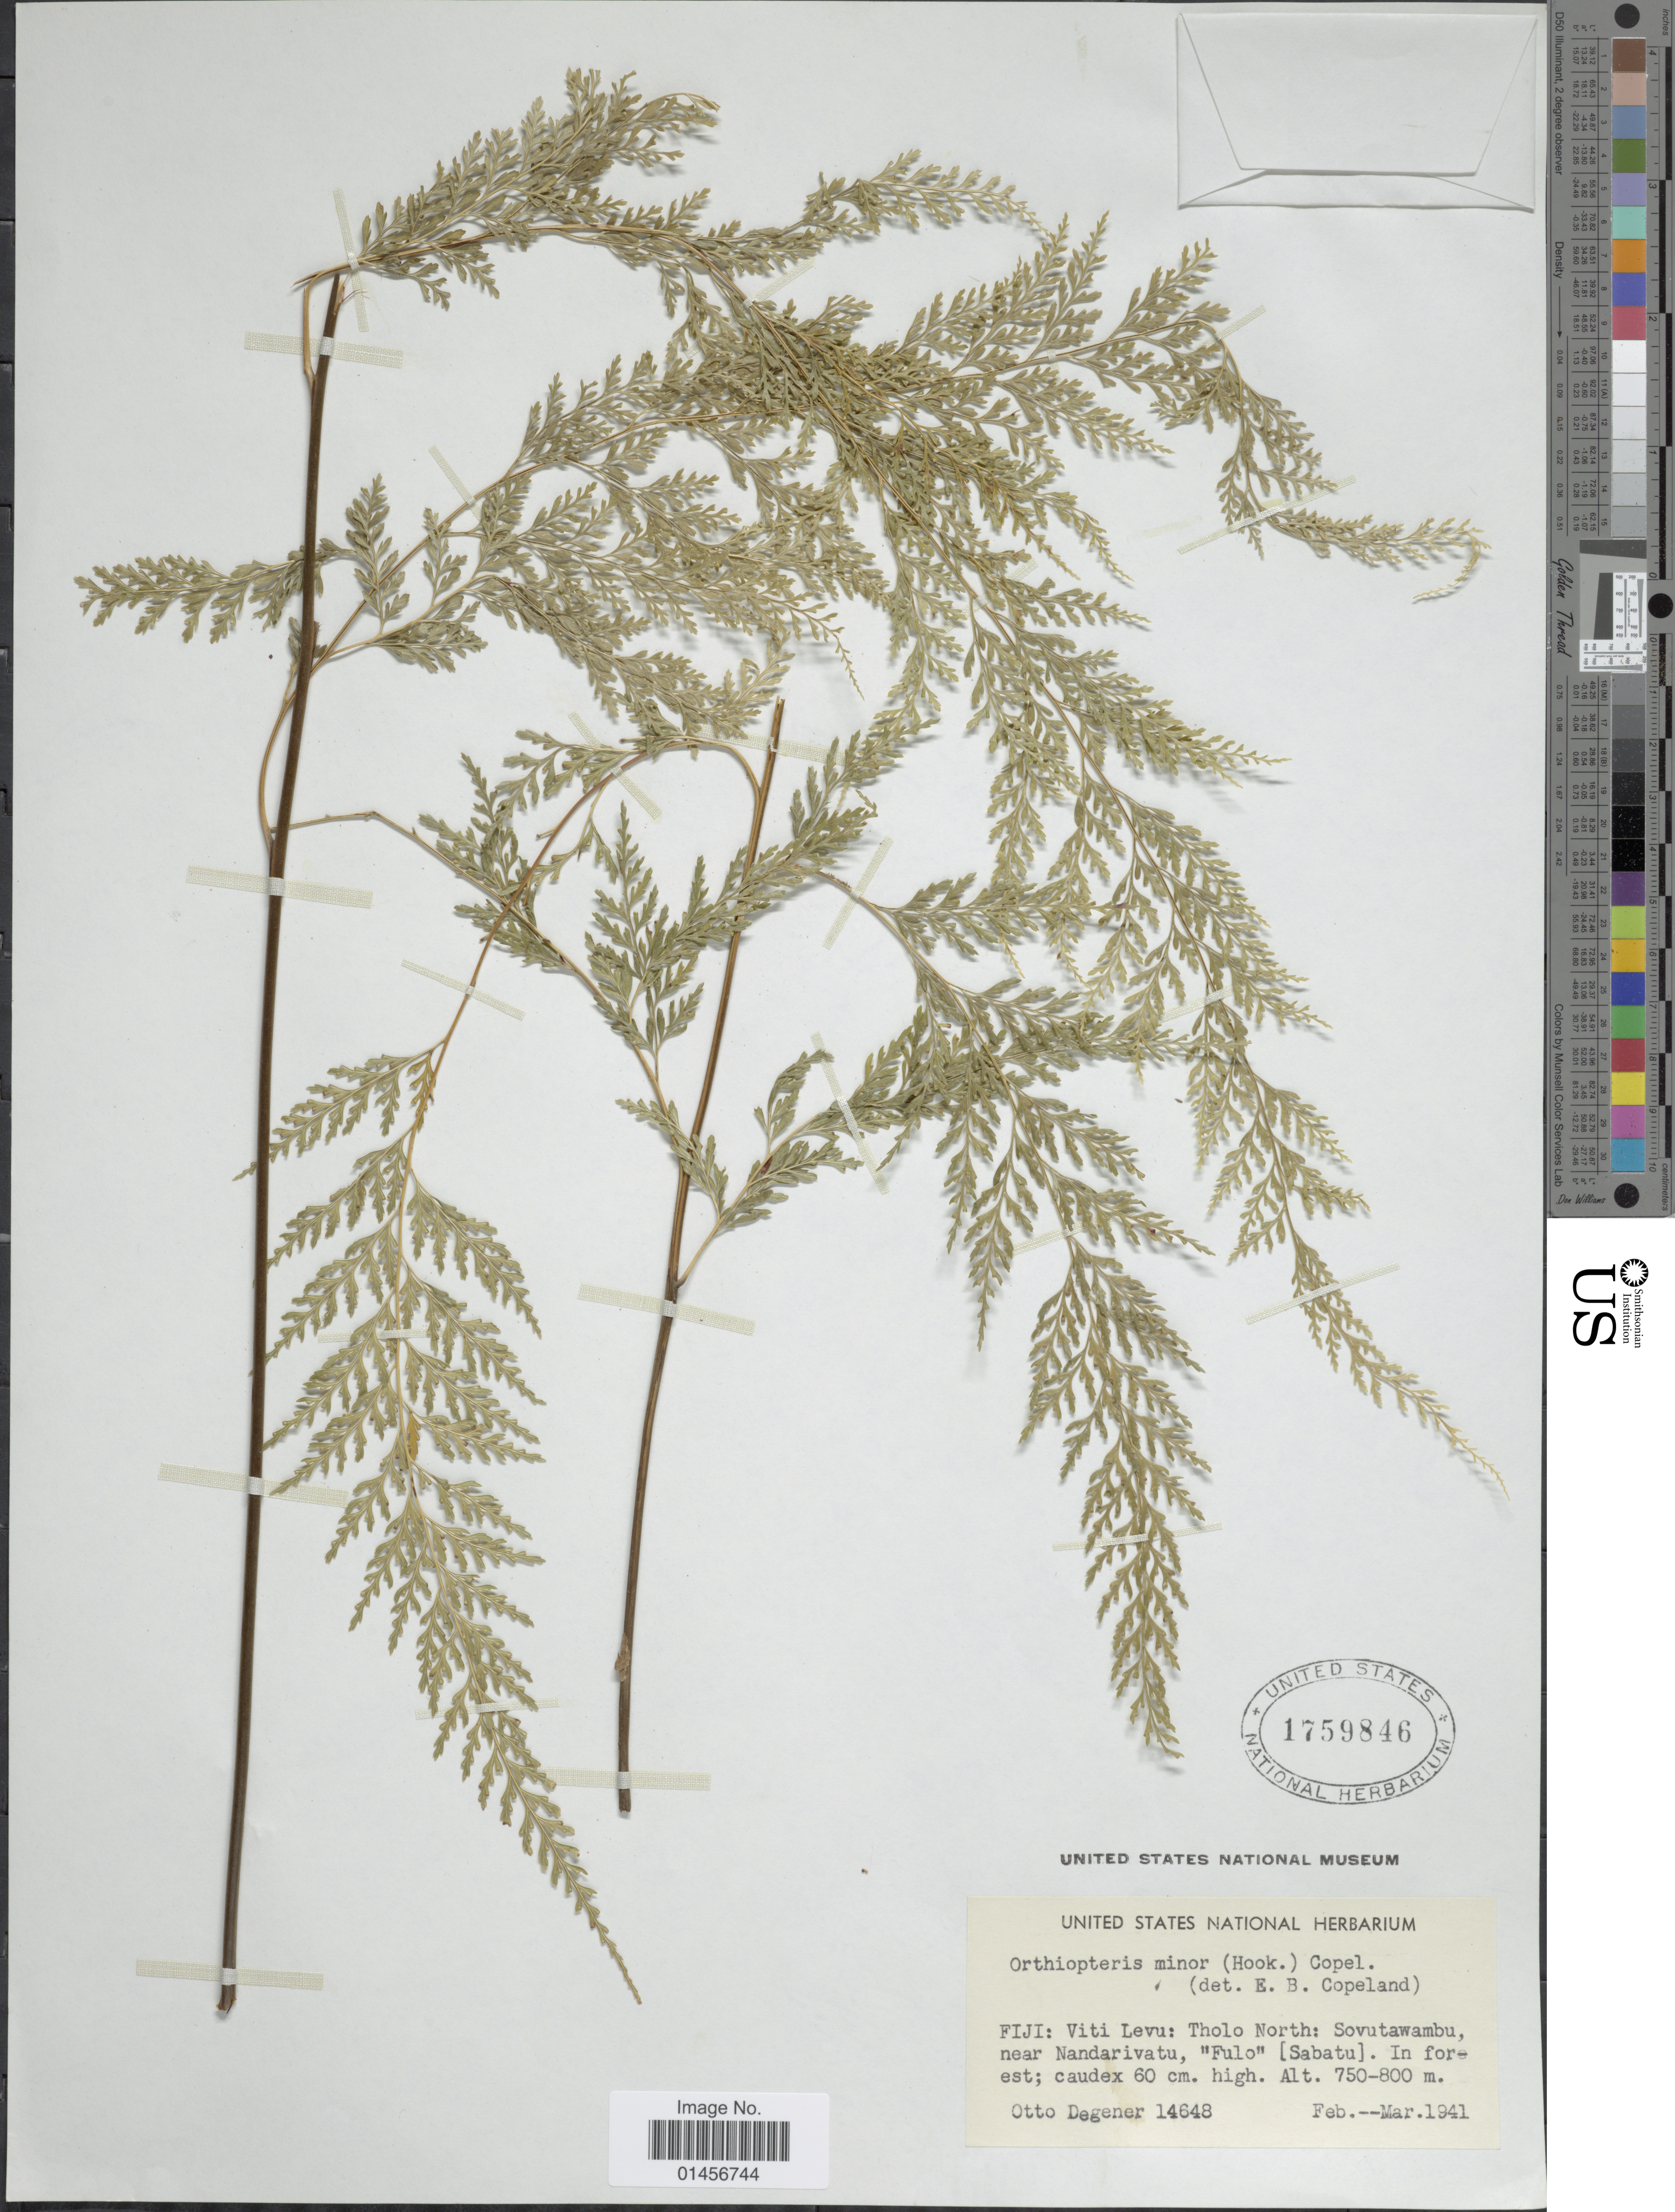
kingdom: Plantae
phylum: Tracheophyta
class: Polypodiopsida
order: Polypodiales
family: Saccolomataceae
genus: Saccoloma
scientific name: Saccoloma tenue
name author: (Brack.) Mett.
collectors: O. Degener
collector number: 14648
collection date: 1941-02/1941-03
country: Fiji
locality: Fiji, Viti Levu: Tholo North: Sovutawambu, near Nandarivatu, "Fulo" (Sabatu).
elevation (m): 750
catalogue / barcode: US 1759846